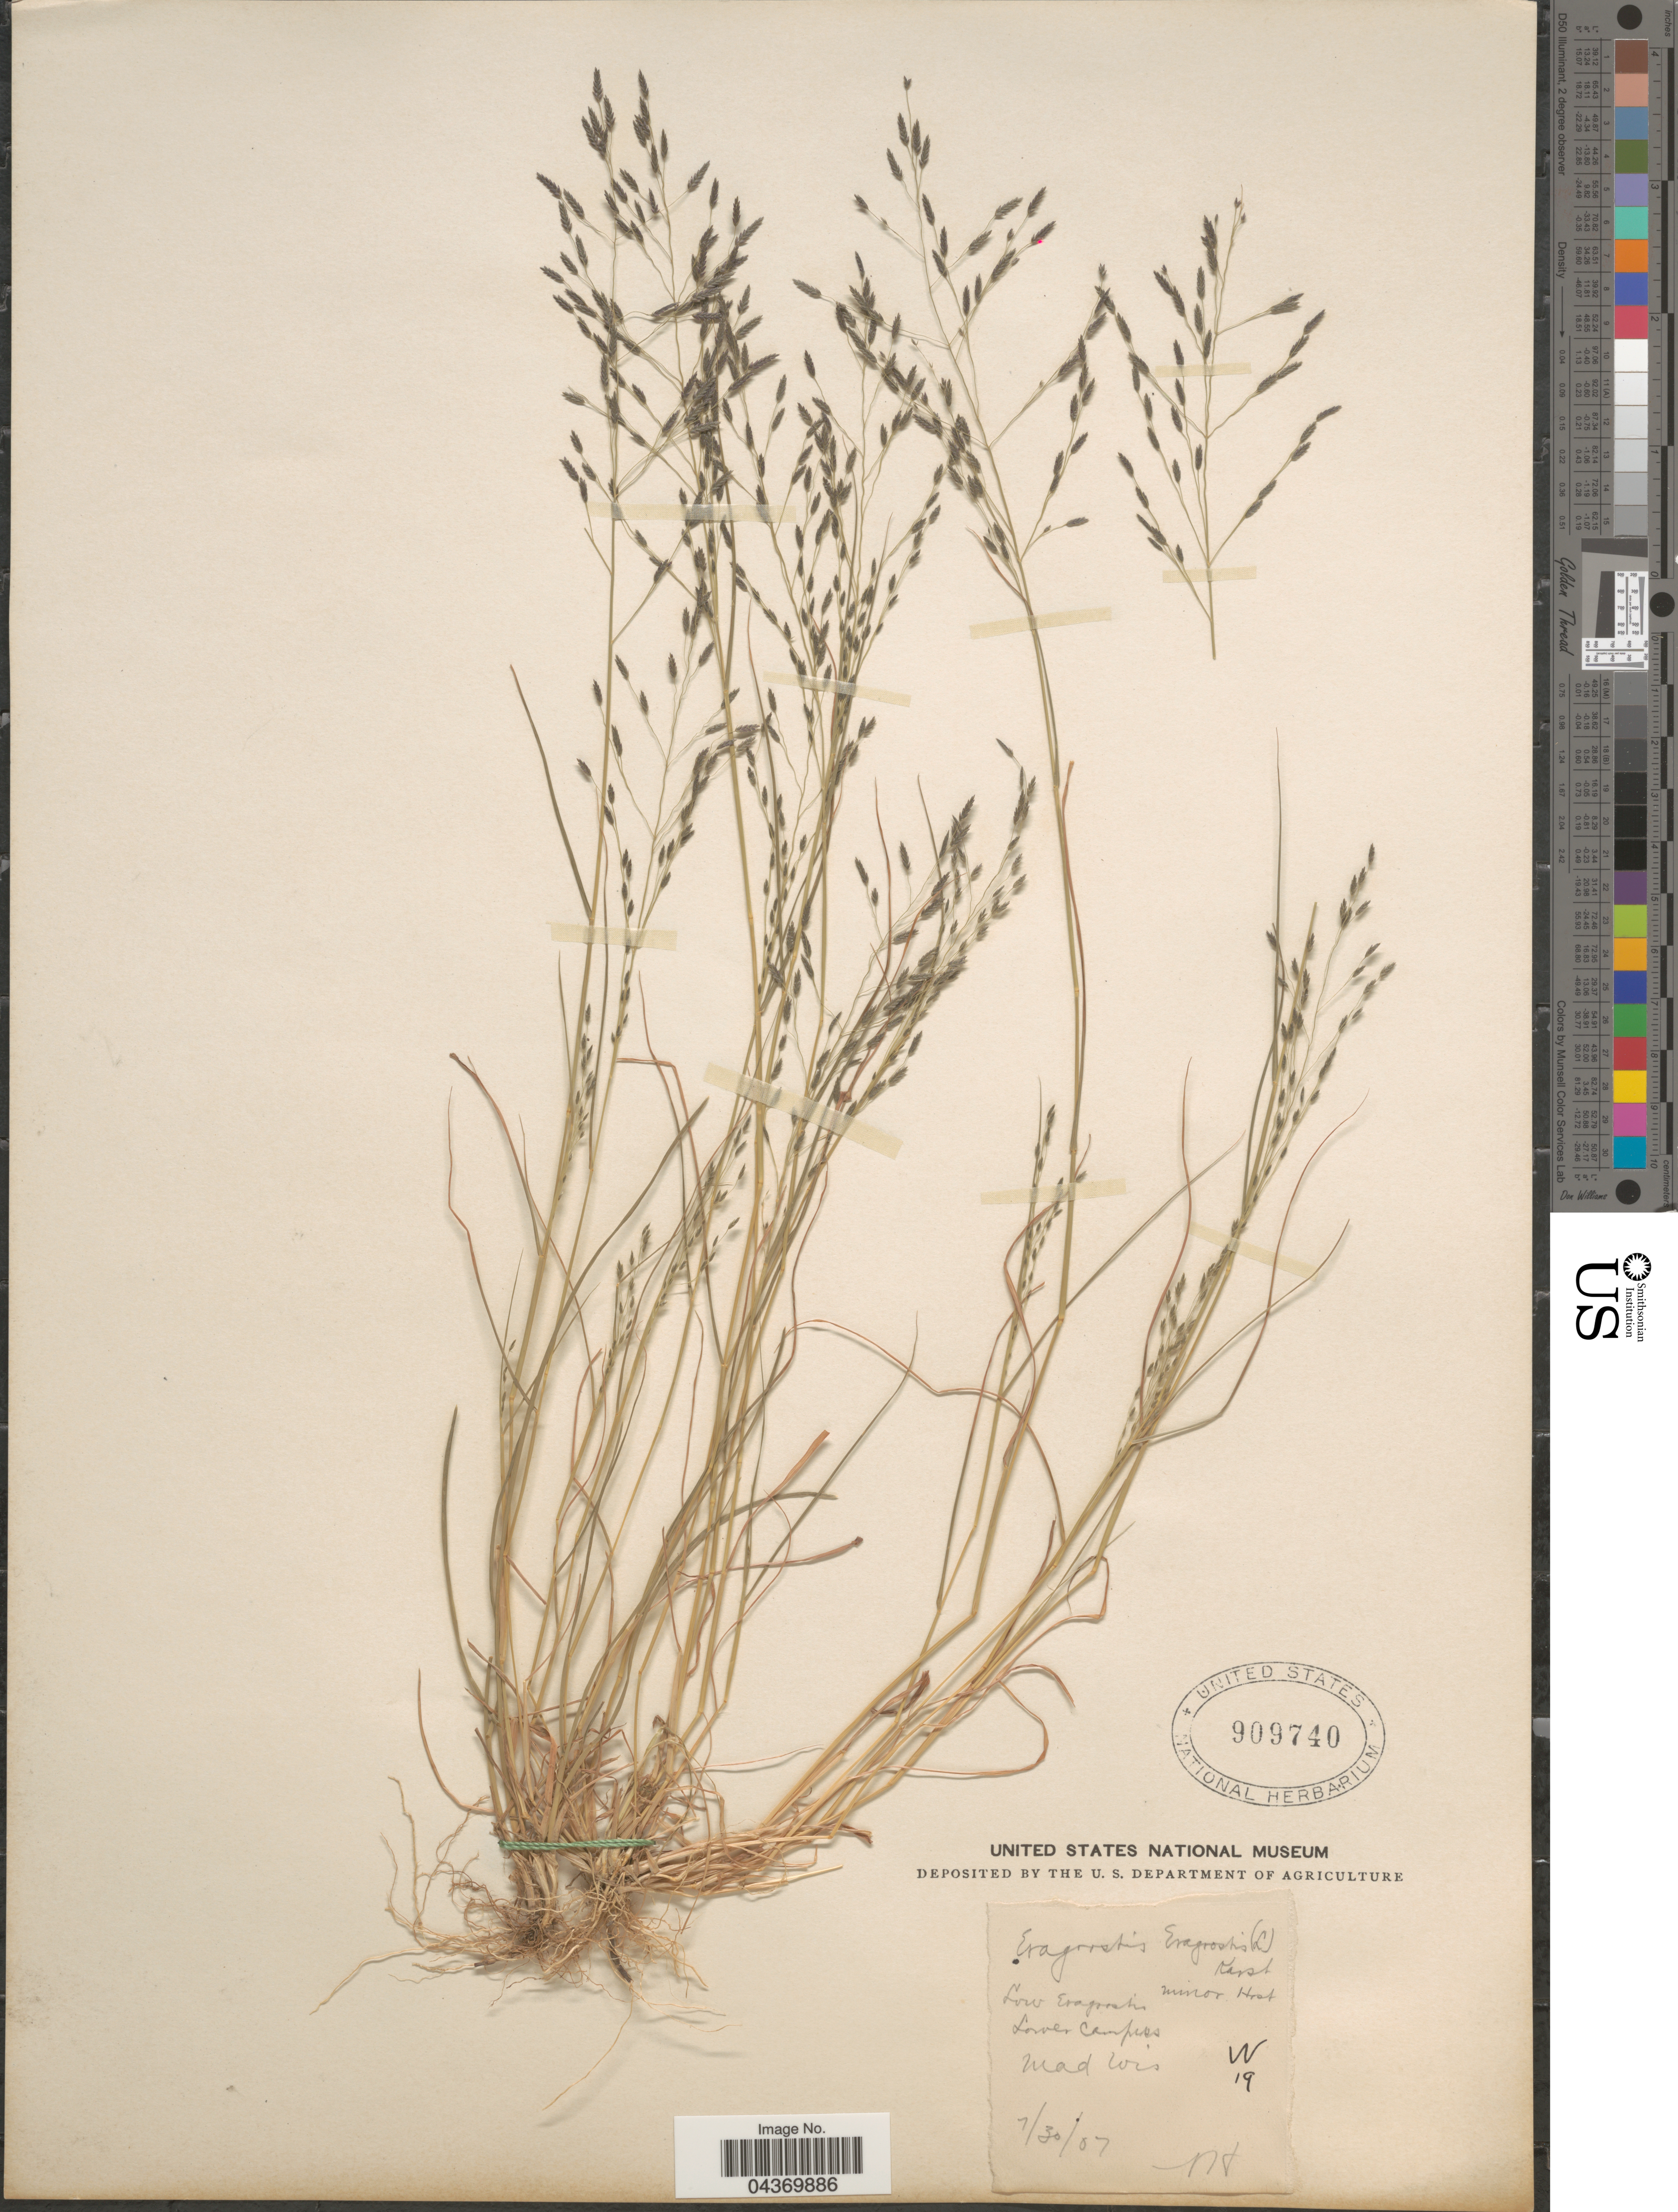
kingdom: Plantae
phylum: Tracheophyta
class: Liliopsida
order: Poales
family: Poaceae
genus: Eragrostis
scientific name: Eragrostis pectinacea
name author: (Michx.) Nees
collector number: W19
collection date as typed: Transcribed d/m/y: 30/7/7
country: United States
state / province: Wisconsin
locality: Lower Campus. Mad.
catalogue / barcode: US 909740